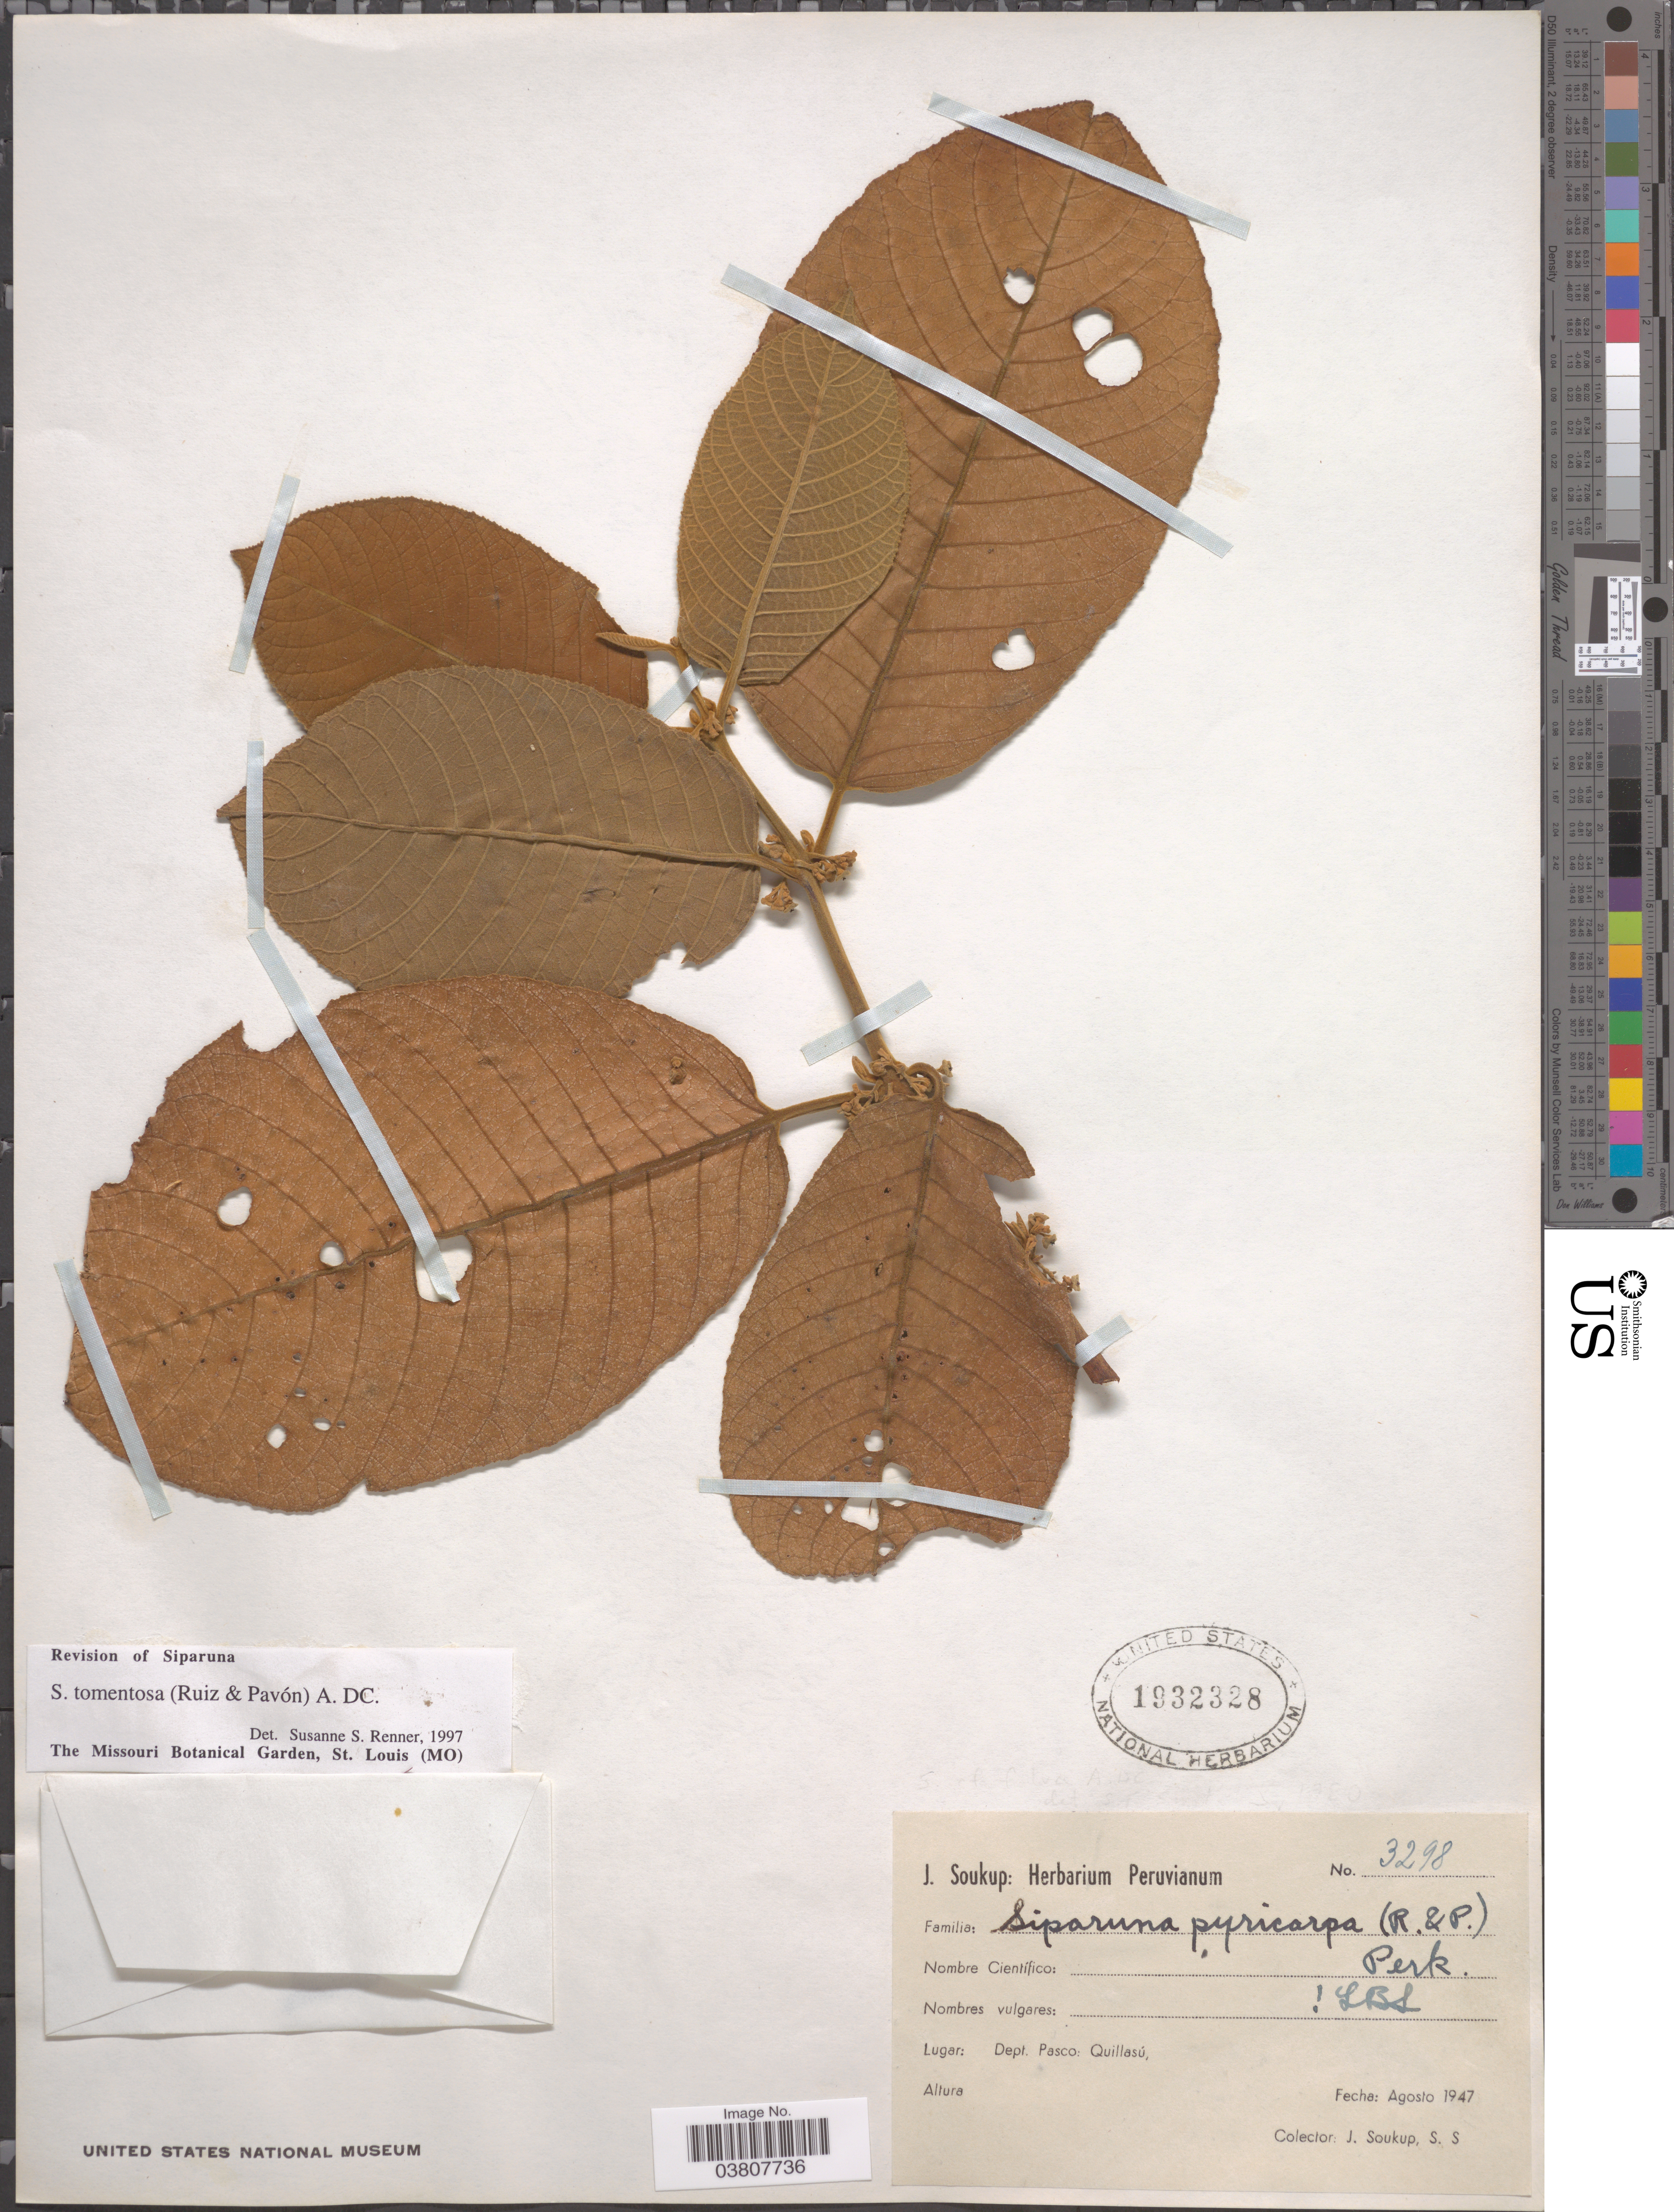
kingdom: Plantae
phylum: Tracheophyta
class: Magnoliopsida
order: Laurales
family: Siparunaceae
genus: Siparuna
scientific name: Siparuna tomentosa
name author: Perkins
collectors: J. Soukup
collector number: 3298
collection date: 1947-08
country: Peru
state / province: Pasco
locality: Dept. Pasco: Quillasú.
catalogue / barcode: US 1932328